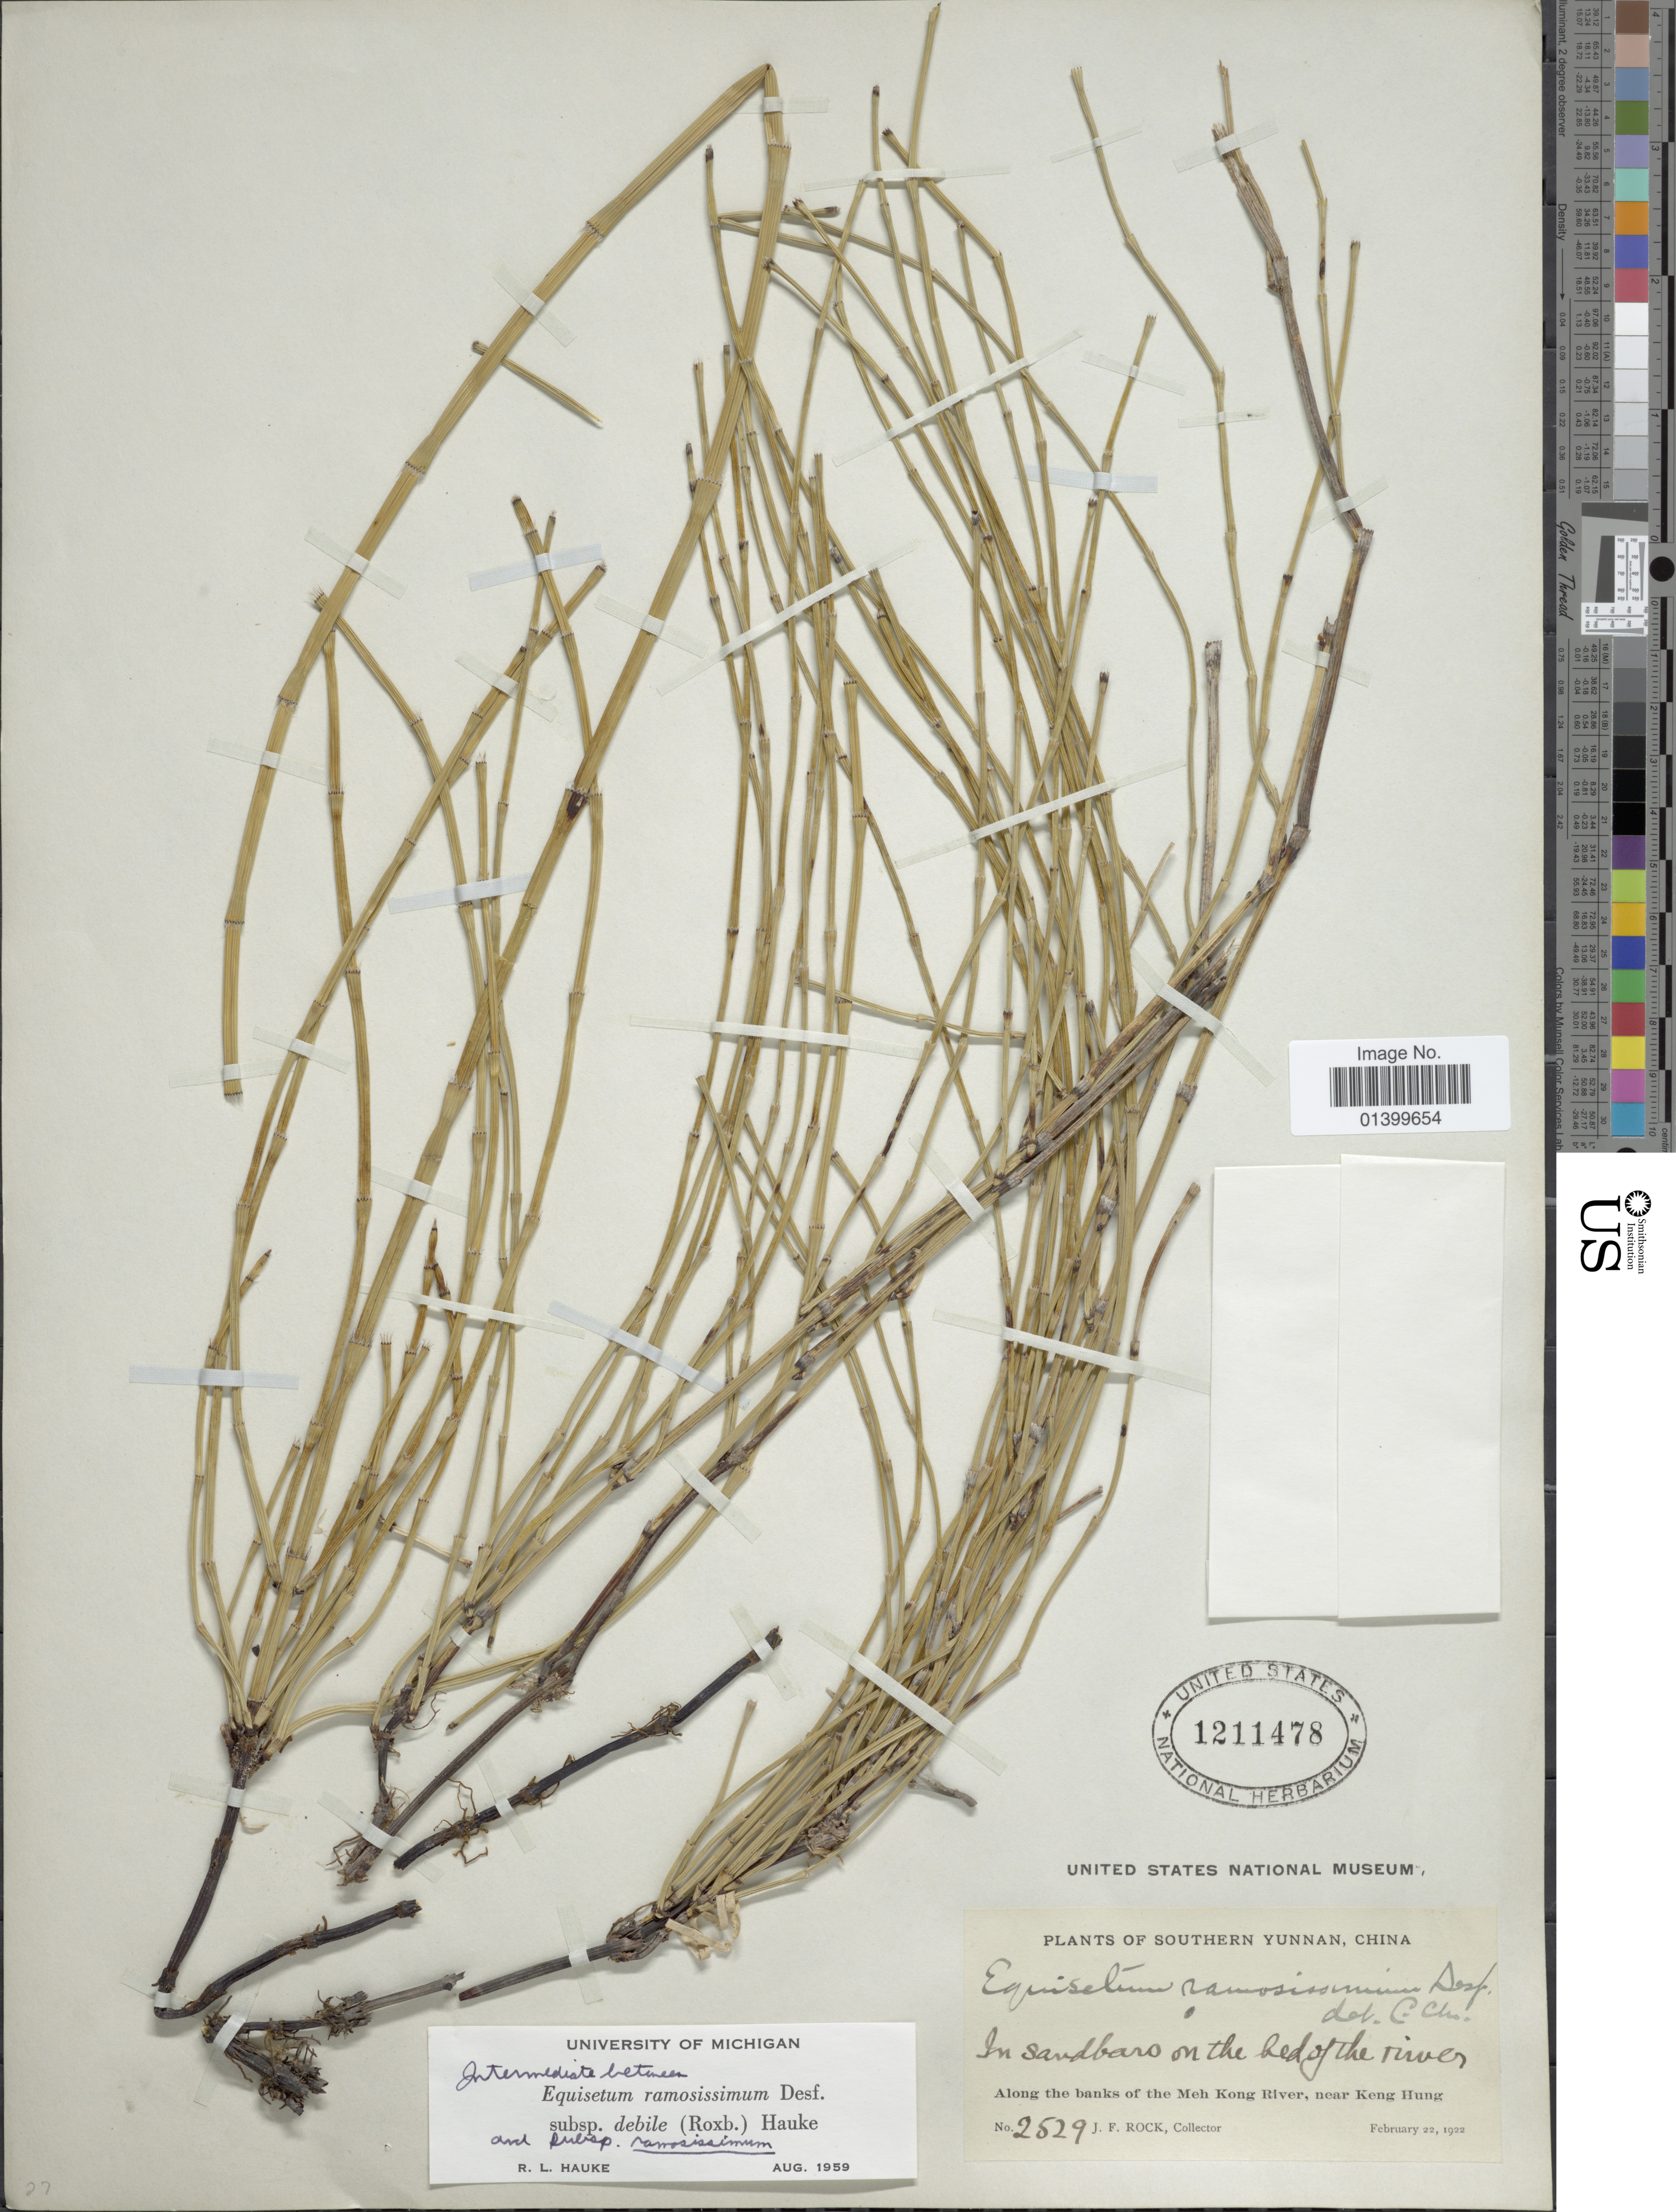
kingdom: Plantae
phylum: Tracheophyta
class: Polypodiopsida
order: Equisetales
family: Equisetaceae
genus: Equisetum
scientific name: Equisetum ramosissimum subsp. debile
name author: (Roxb. ex Vaucher) Hauke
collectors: J. Rock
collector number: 2529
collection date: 1922-02-22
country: China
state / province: Yunnan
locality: Plants of Southern Yunnan, China. In sandbars on the bed of the river. Along the banks of the Meh Kong River, near Keng Hung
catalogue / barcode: US 1211478